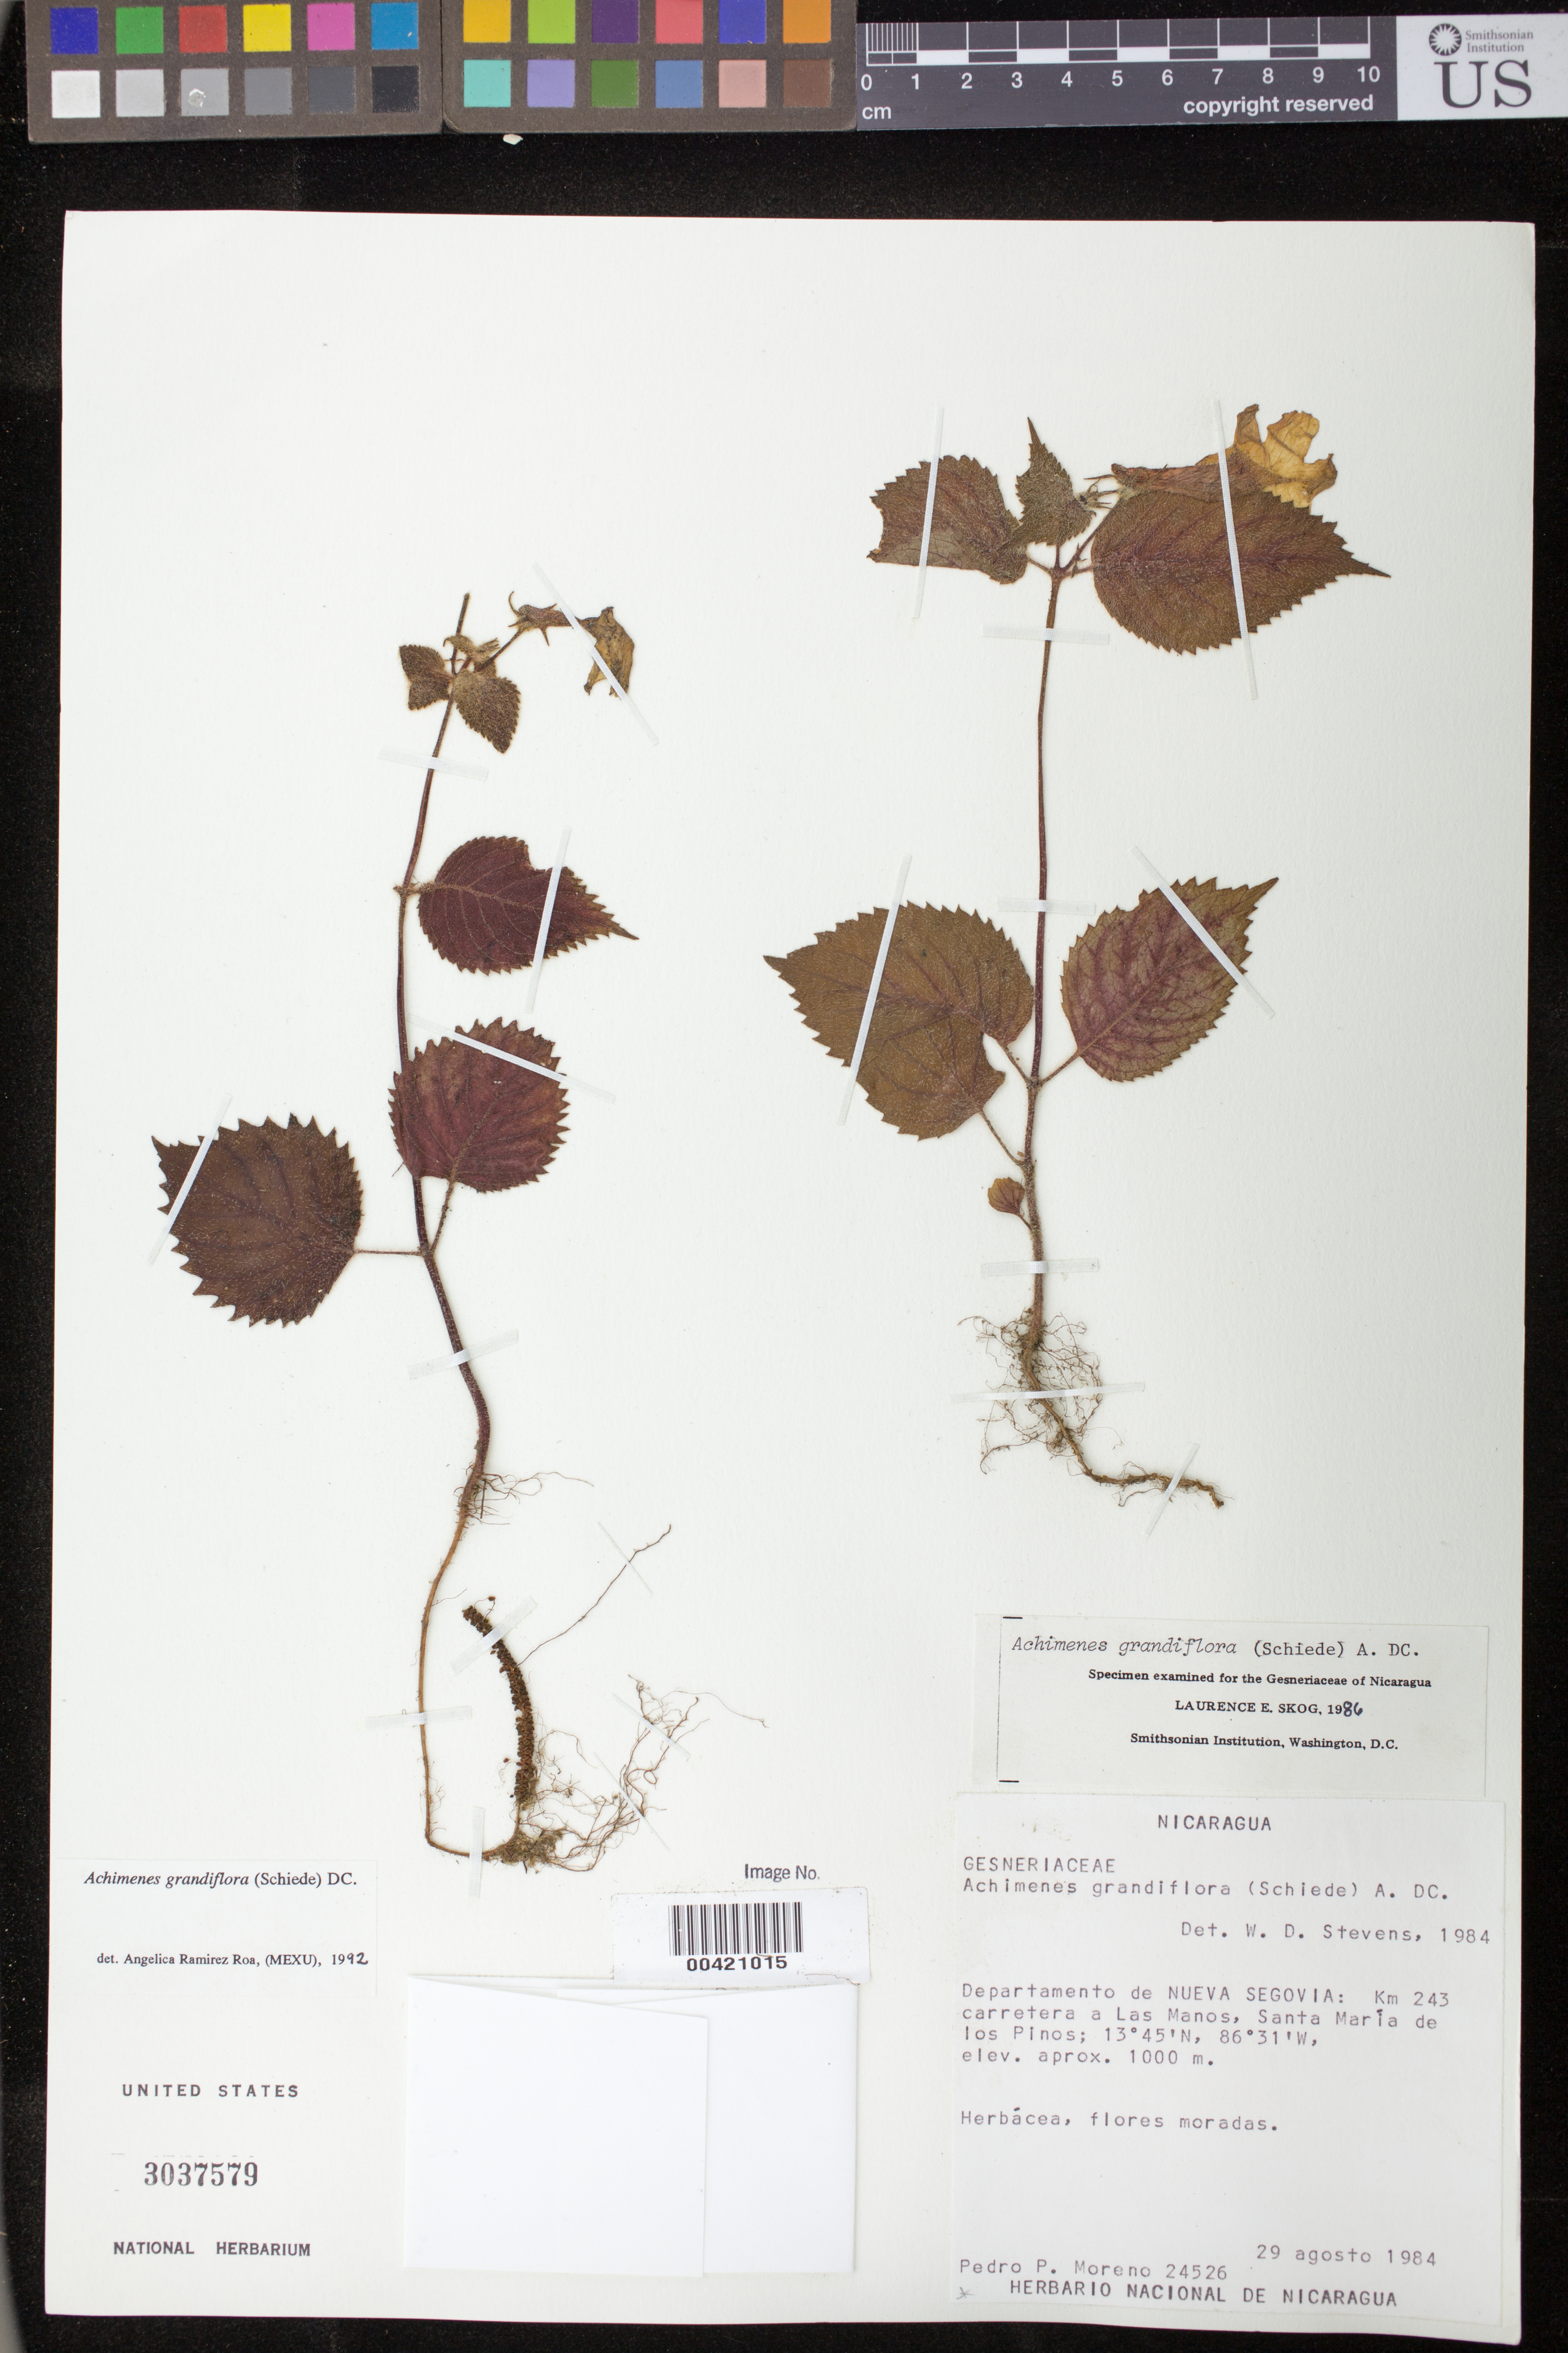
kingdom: Plantae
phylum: Tracheophyta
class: Magnoliopsida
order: Lamiales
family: Gesneriaceae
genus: Achimenes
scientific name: Achimenes grandiflora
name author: (Schiede) DC.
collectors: P. Moreno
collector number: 24526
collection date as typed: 29 Aug 1984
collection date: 1984-08-29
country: Nicaragua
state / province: Nueva Segovia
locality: Santa Maria de los Pinos, NE of Dipilto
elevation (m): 1000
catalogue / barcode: US 3037579